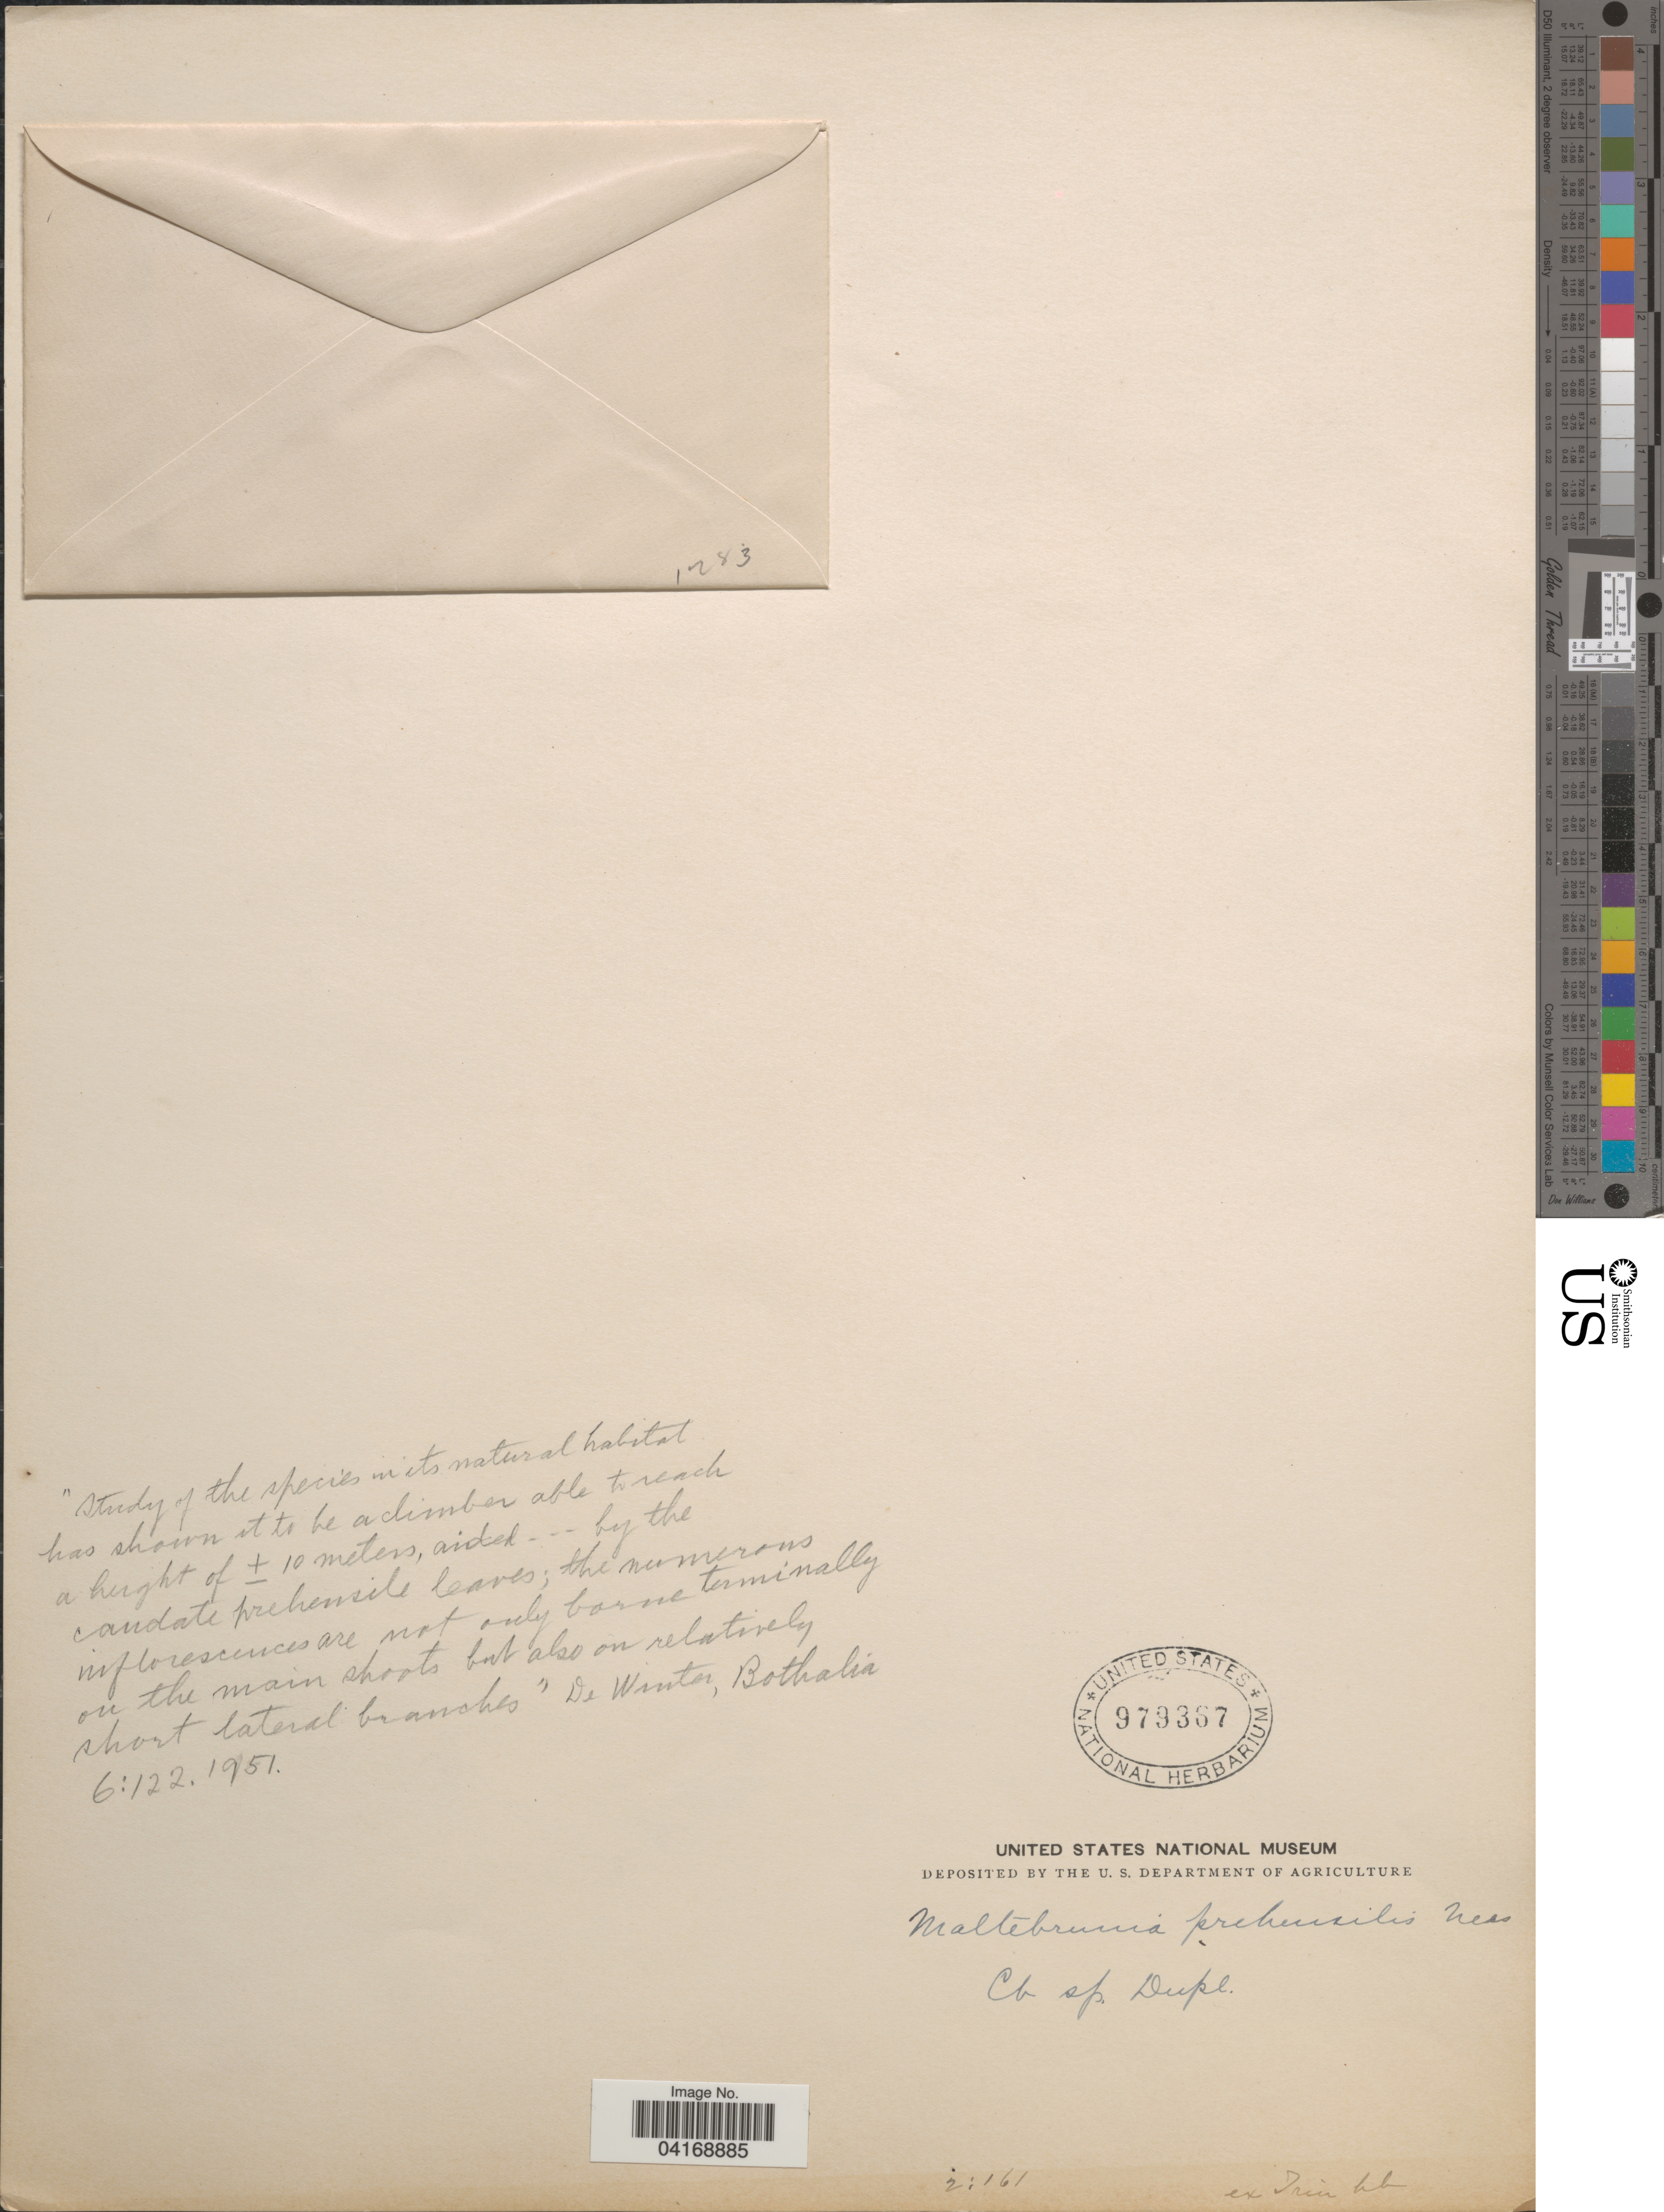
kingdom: Plantae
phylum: Tracheophyta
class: Liliopsida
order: Poales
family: Poaceae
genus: Maltebrunia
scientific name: Maltebrunia prehensilis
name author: Nees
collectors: Ex herb. Trin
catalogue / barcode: US 979367